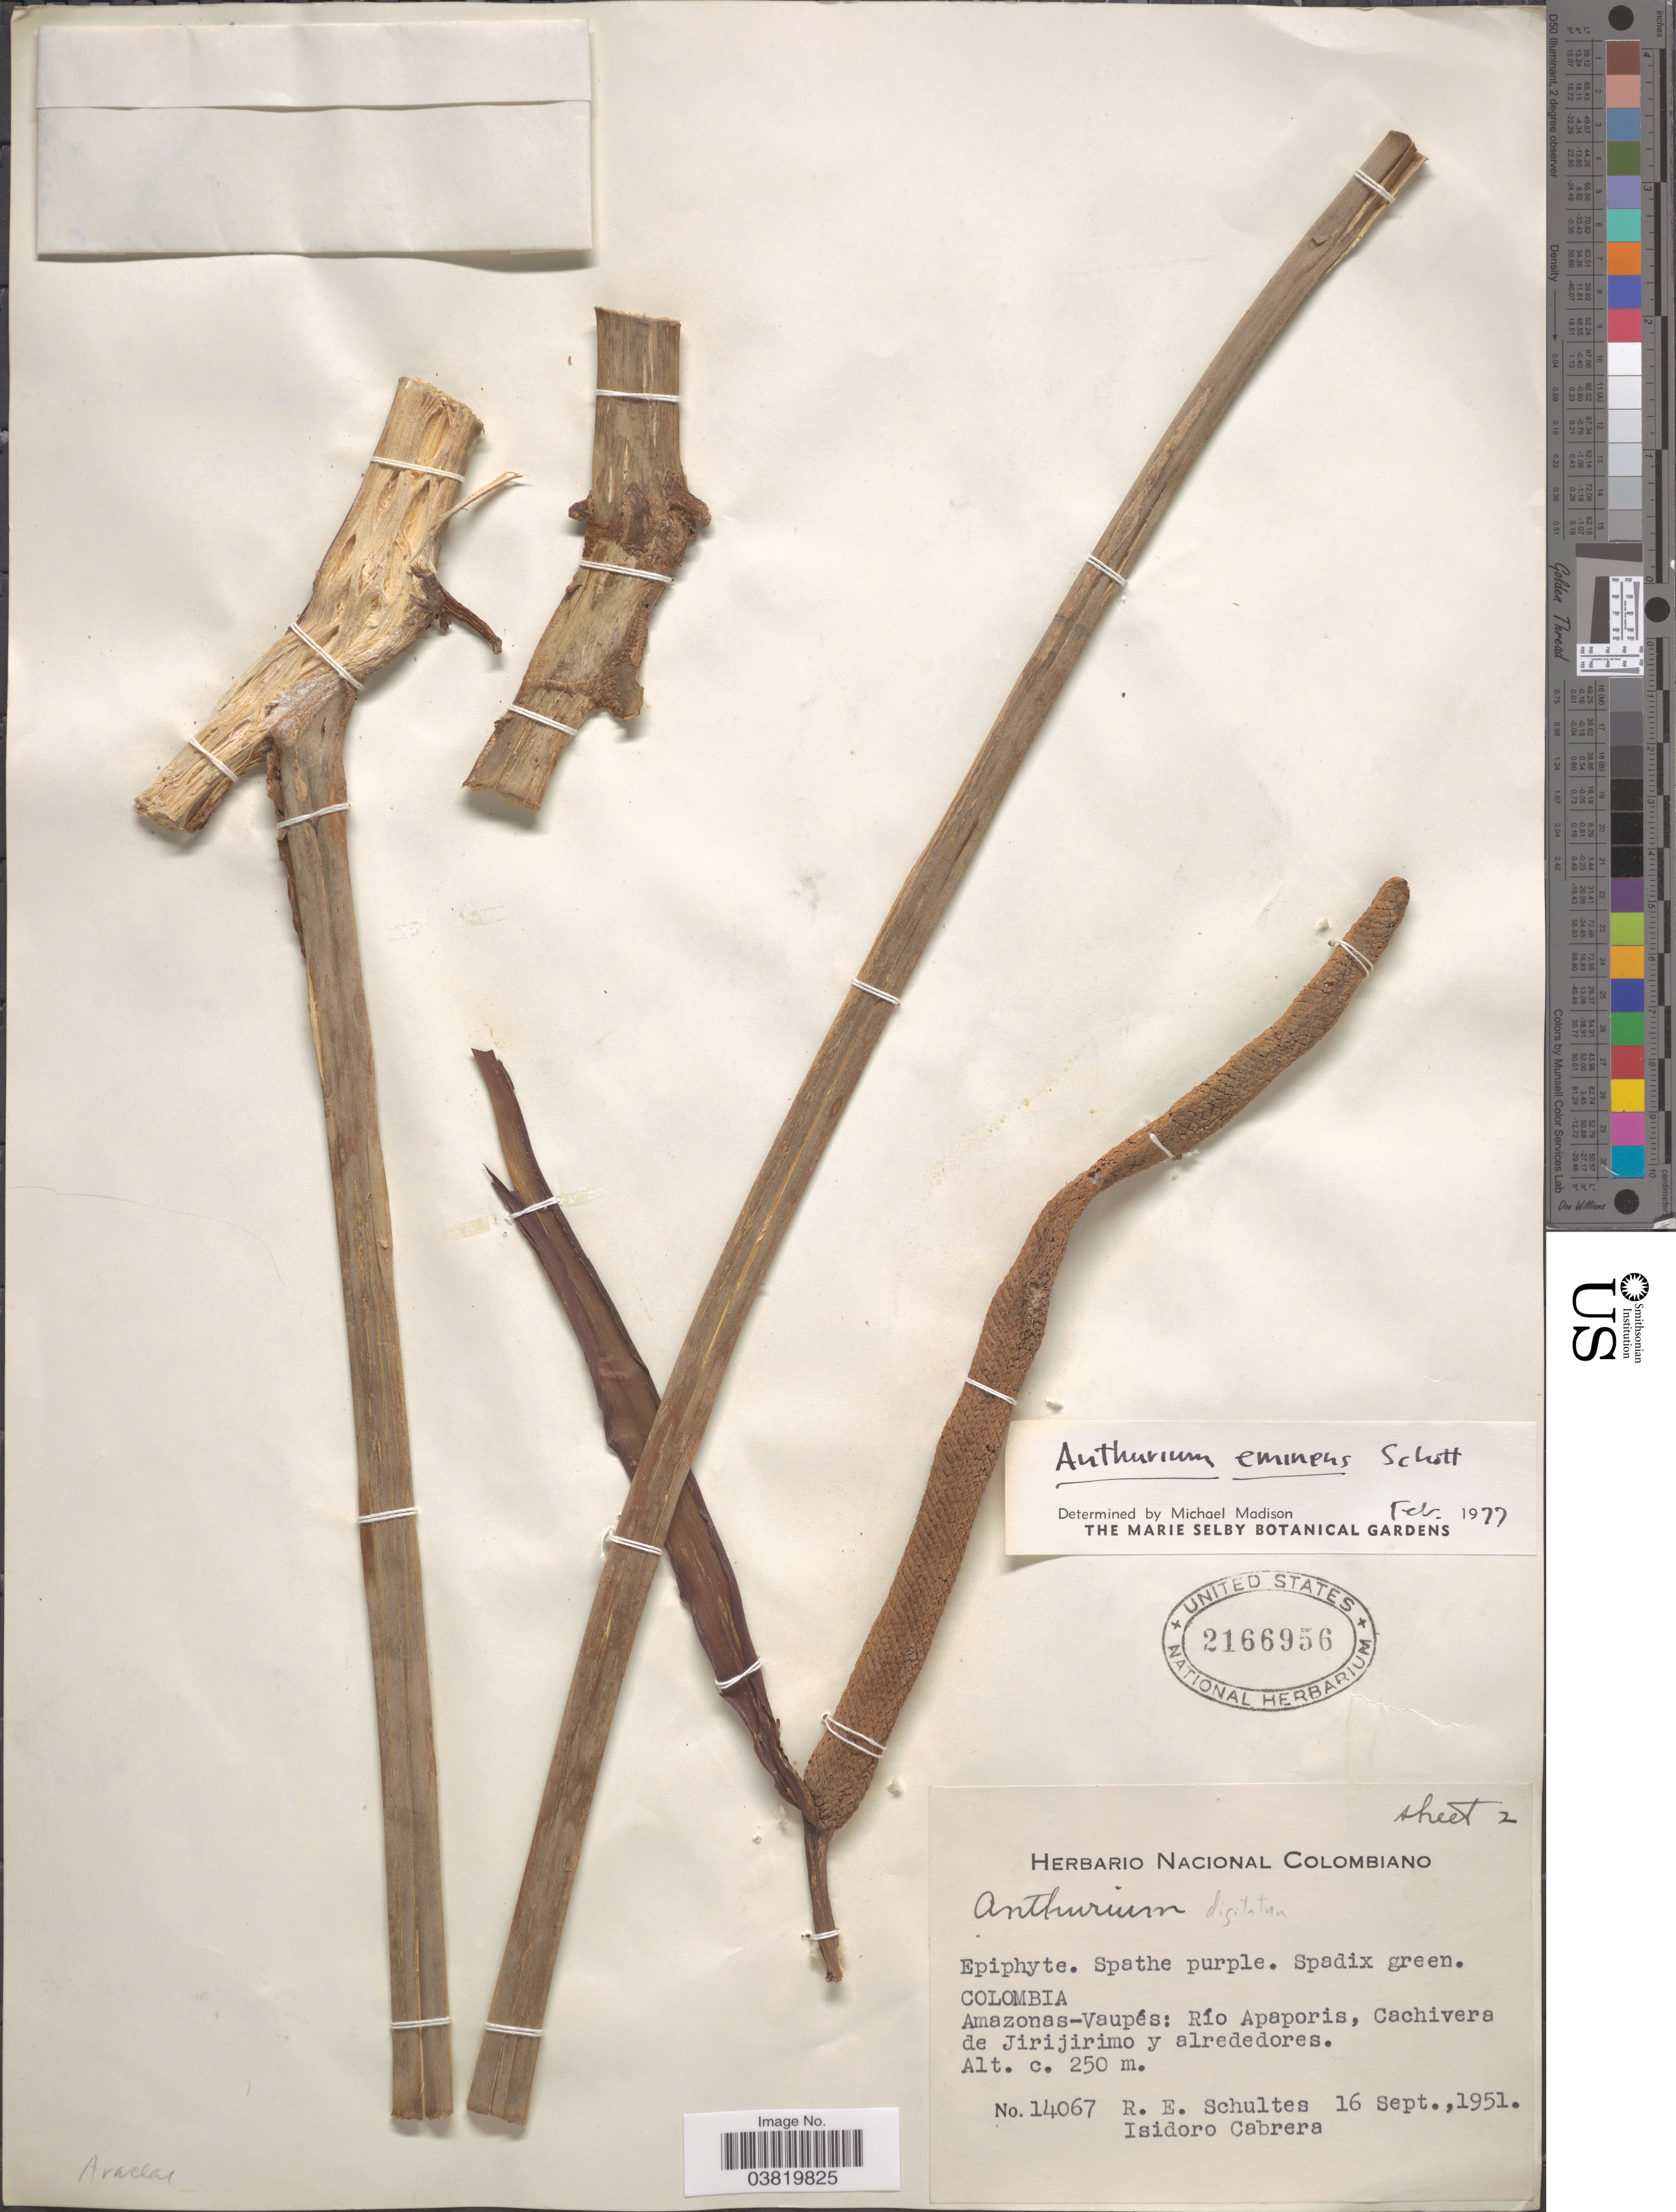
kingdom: Plantae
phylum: Tracheophyta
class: Liliopsida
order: Alismatales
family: Araceae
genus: Anthurium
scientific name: Anthurium eminens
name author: Schott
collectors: R. E. Schultes & I. Cabrera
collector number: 14067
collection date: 1951-09-16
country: Colombia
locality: Amazonas-Vaupés. Río Apaporis: Cachivera de Jirijirimo y alrededores.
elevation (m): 250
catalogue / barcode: US 2166956